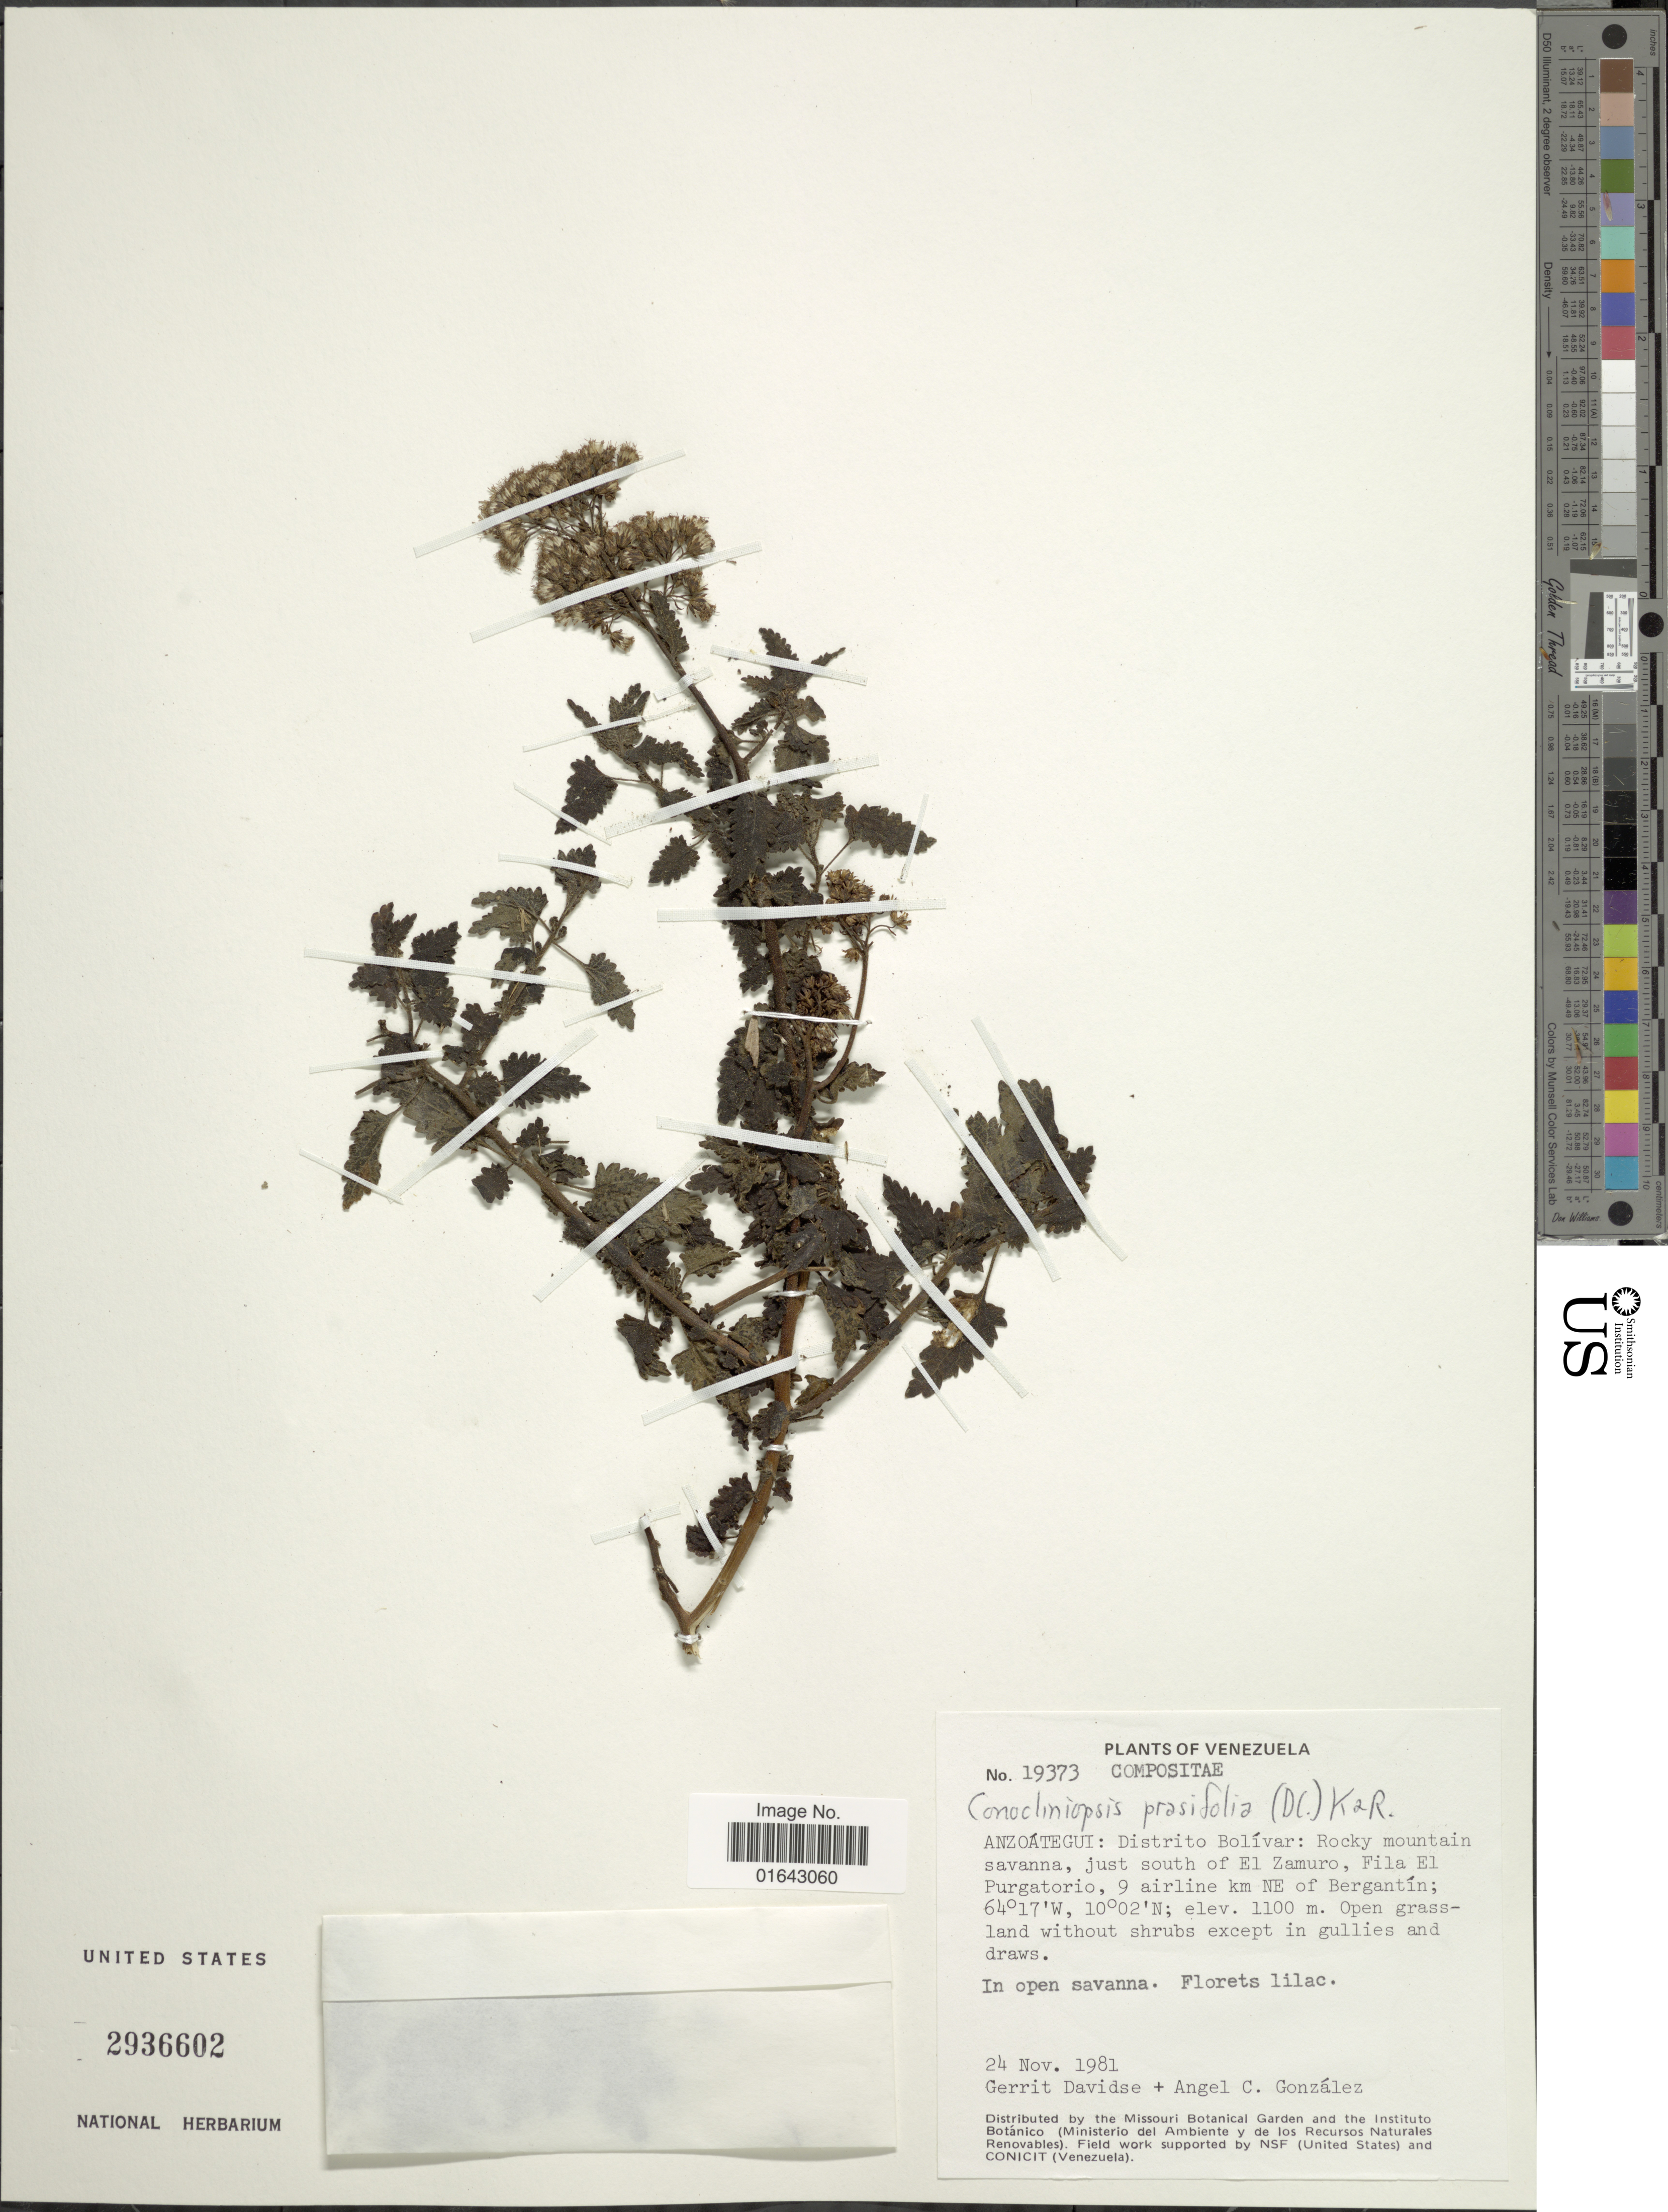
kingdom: Plantae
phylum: Tracheophyta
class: Magnoliopsida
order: Asterales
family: Asteraceae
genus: Conocliniopsis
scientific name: Conocliniopsis prasiifolia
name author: (DC.) R.M. King & H. Rob.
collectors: G. Davidse & A. C. González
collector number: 19373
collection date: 1981-11-24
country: Venezuela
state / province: Anzoategui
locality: Anzoátegui: Distrito Bolívar: Rocky mountain savanna, just south of El Zamuro, Fila El Purgatorio, 9 airline km NE of Bergantín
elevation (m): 1100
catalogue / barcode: US 2936602